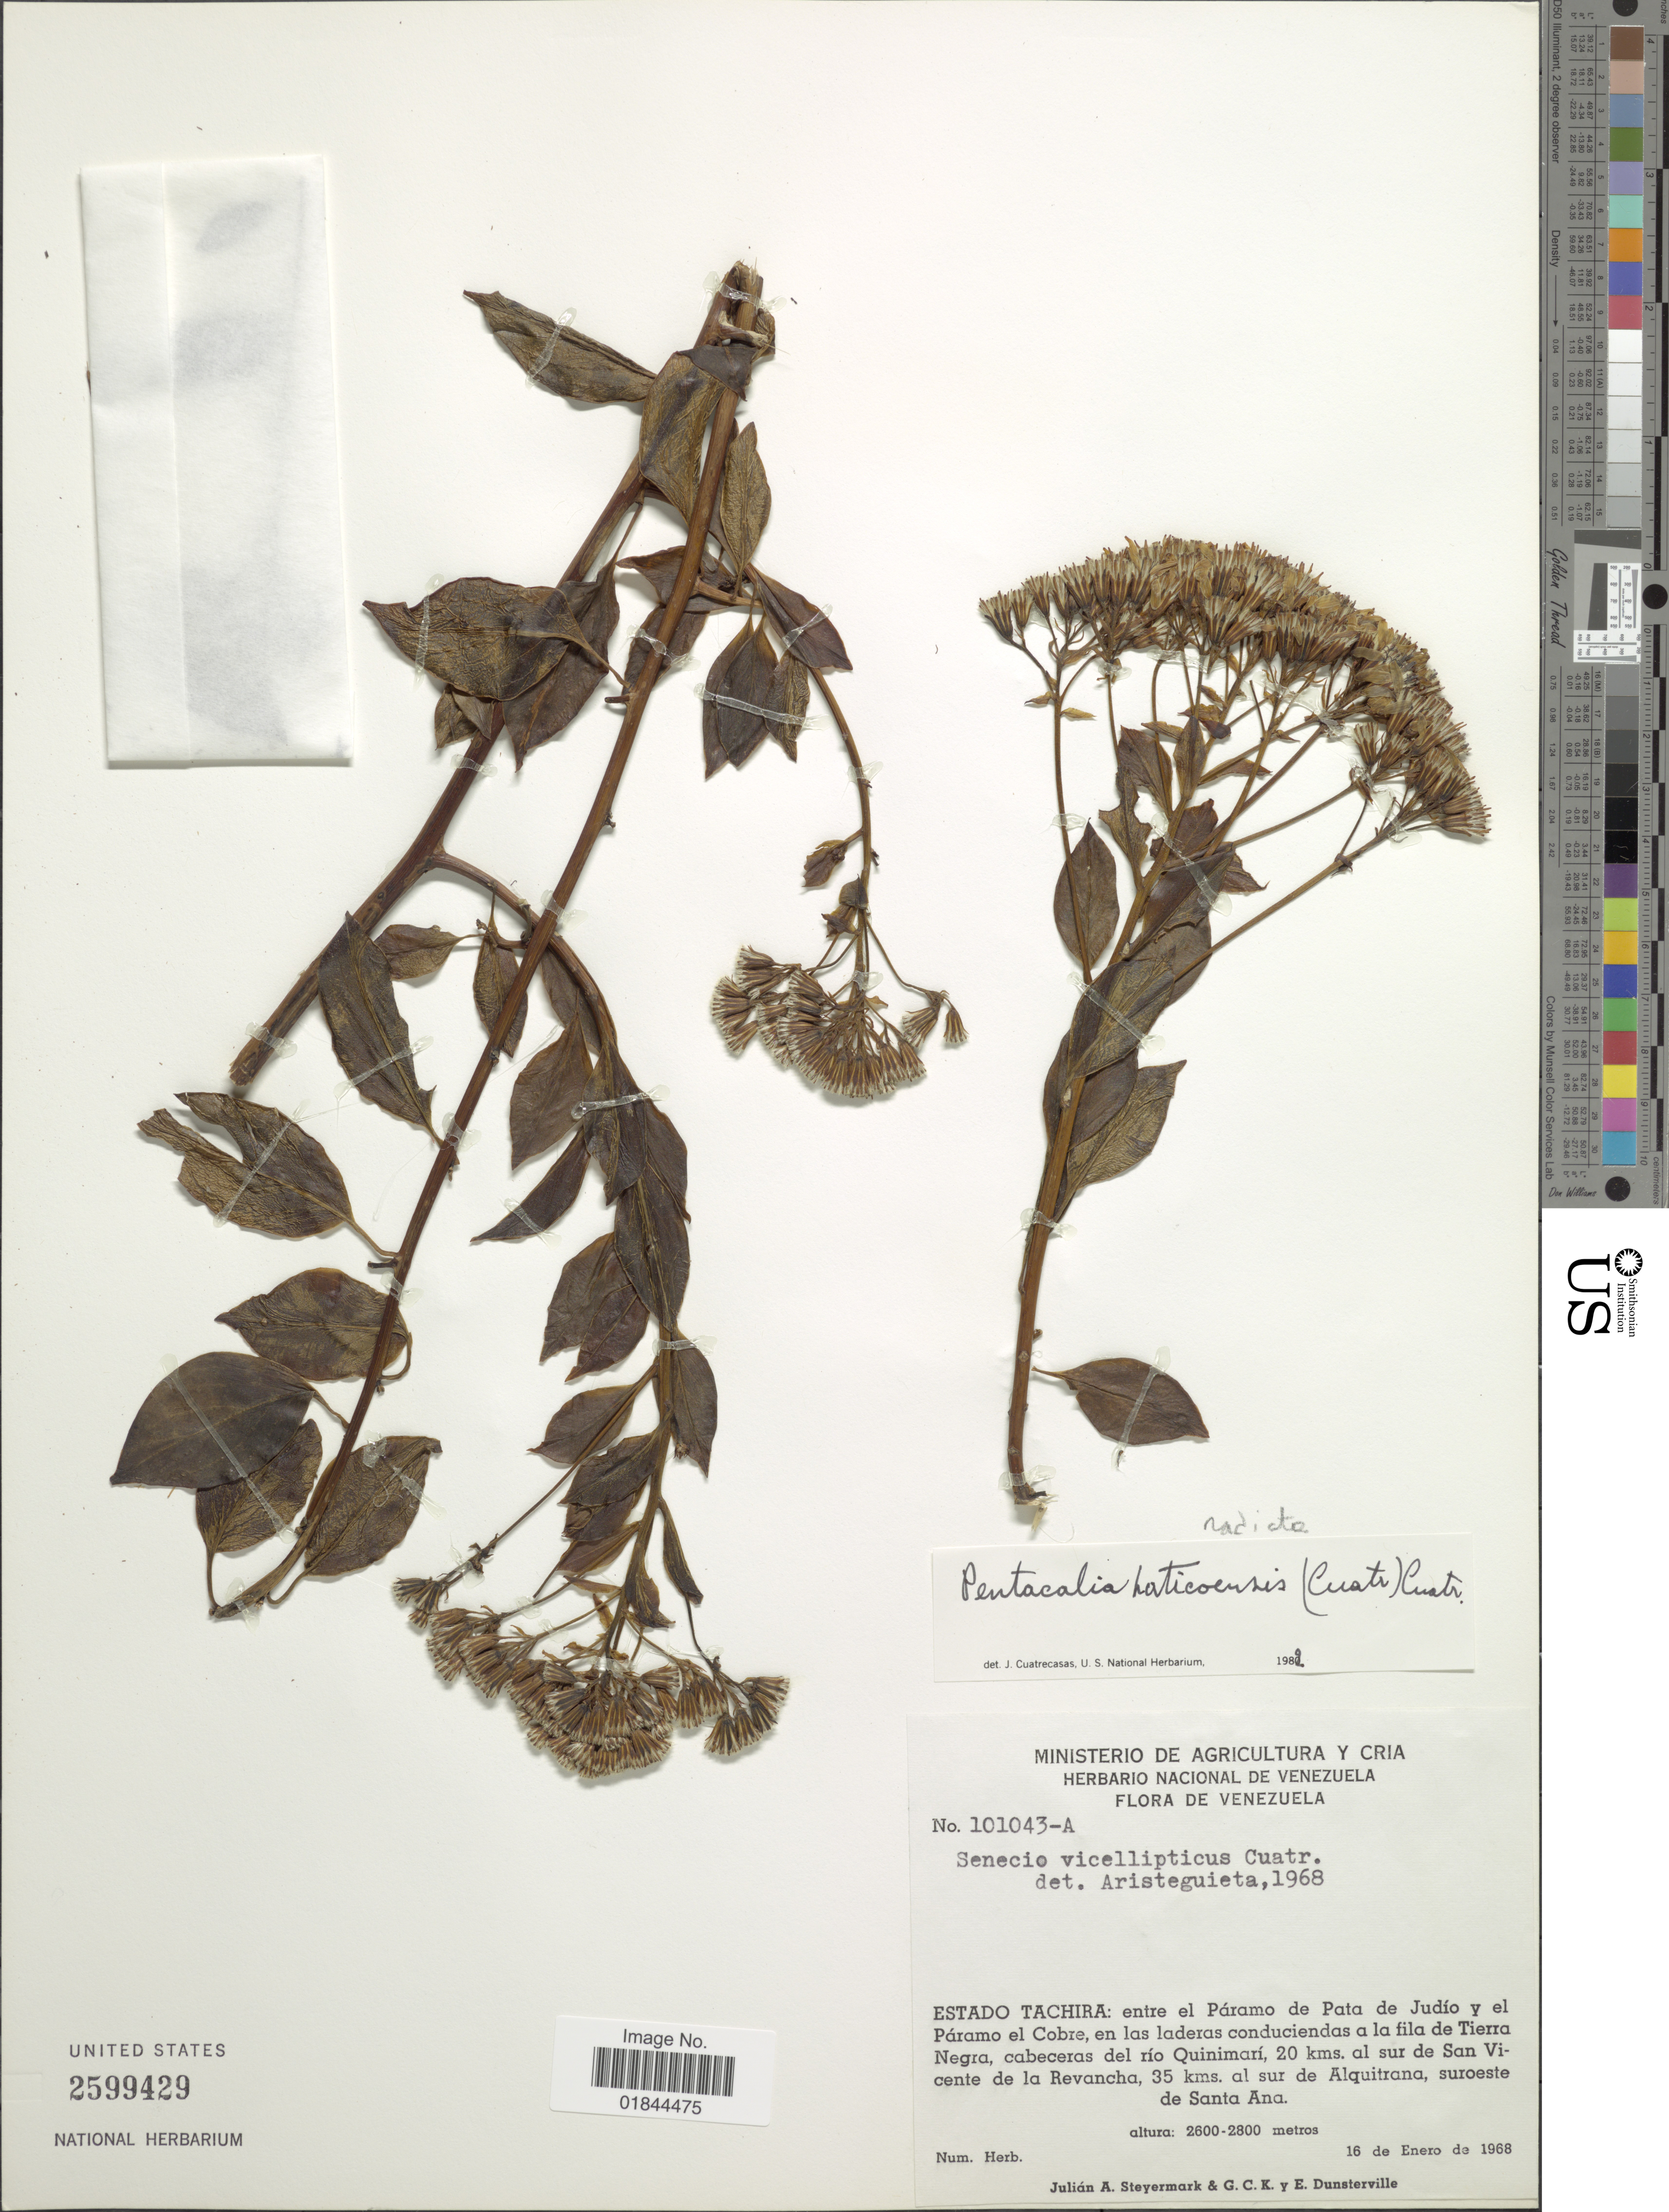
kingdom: Plantae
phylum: Tracheophyta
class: Magnoliopsida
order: Asterales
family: Asteraceae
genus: Pentacalia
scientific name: Pentacalia haticoensis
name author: (Cuatrec.) Cuatrec.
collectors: J. Steyermark, G. C. K. Dunsterville & E. Dunsterville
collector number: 101043-A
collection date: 1968-01-16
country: Venezuela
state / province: Tachira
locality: Enre el Páramo de Pata de Judío y el Páramo el Cobre, en las laderas conduciendas a la fila de Tierra Negra, cabeceras del río Quinimarí, 20 kms al sur de San Vicente de la Revancha, 35 kms al sur de Alquitrana, suroeste de Santa Ana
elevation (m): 2600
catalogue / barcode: US 2599429